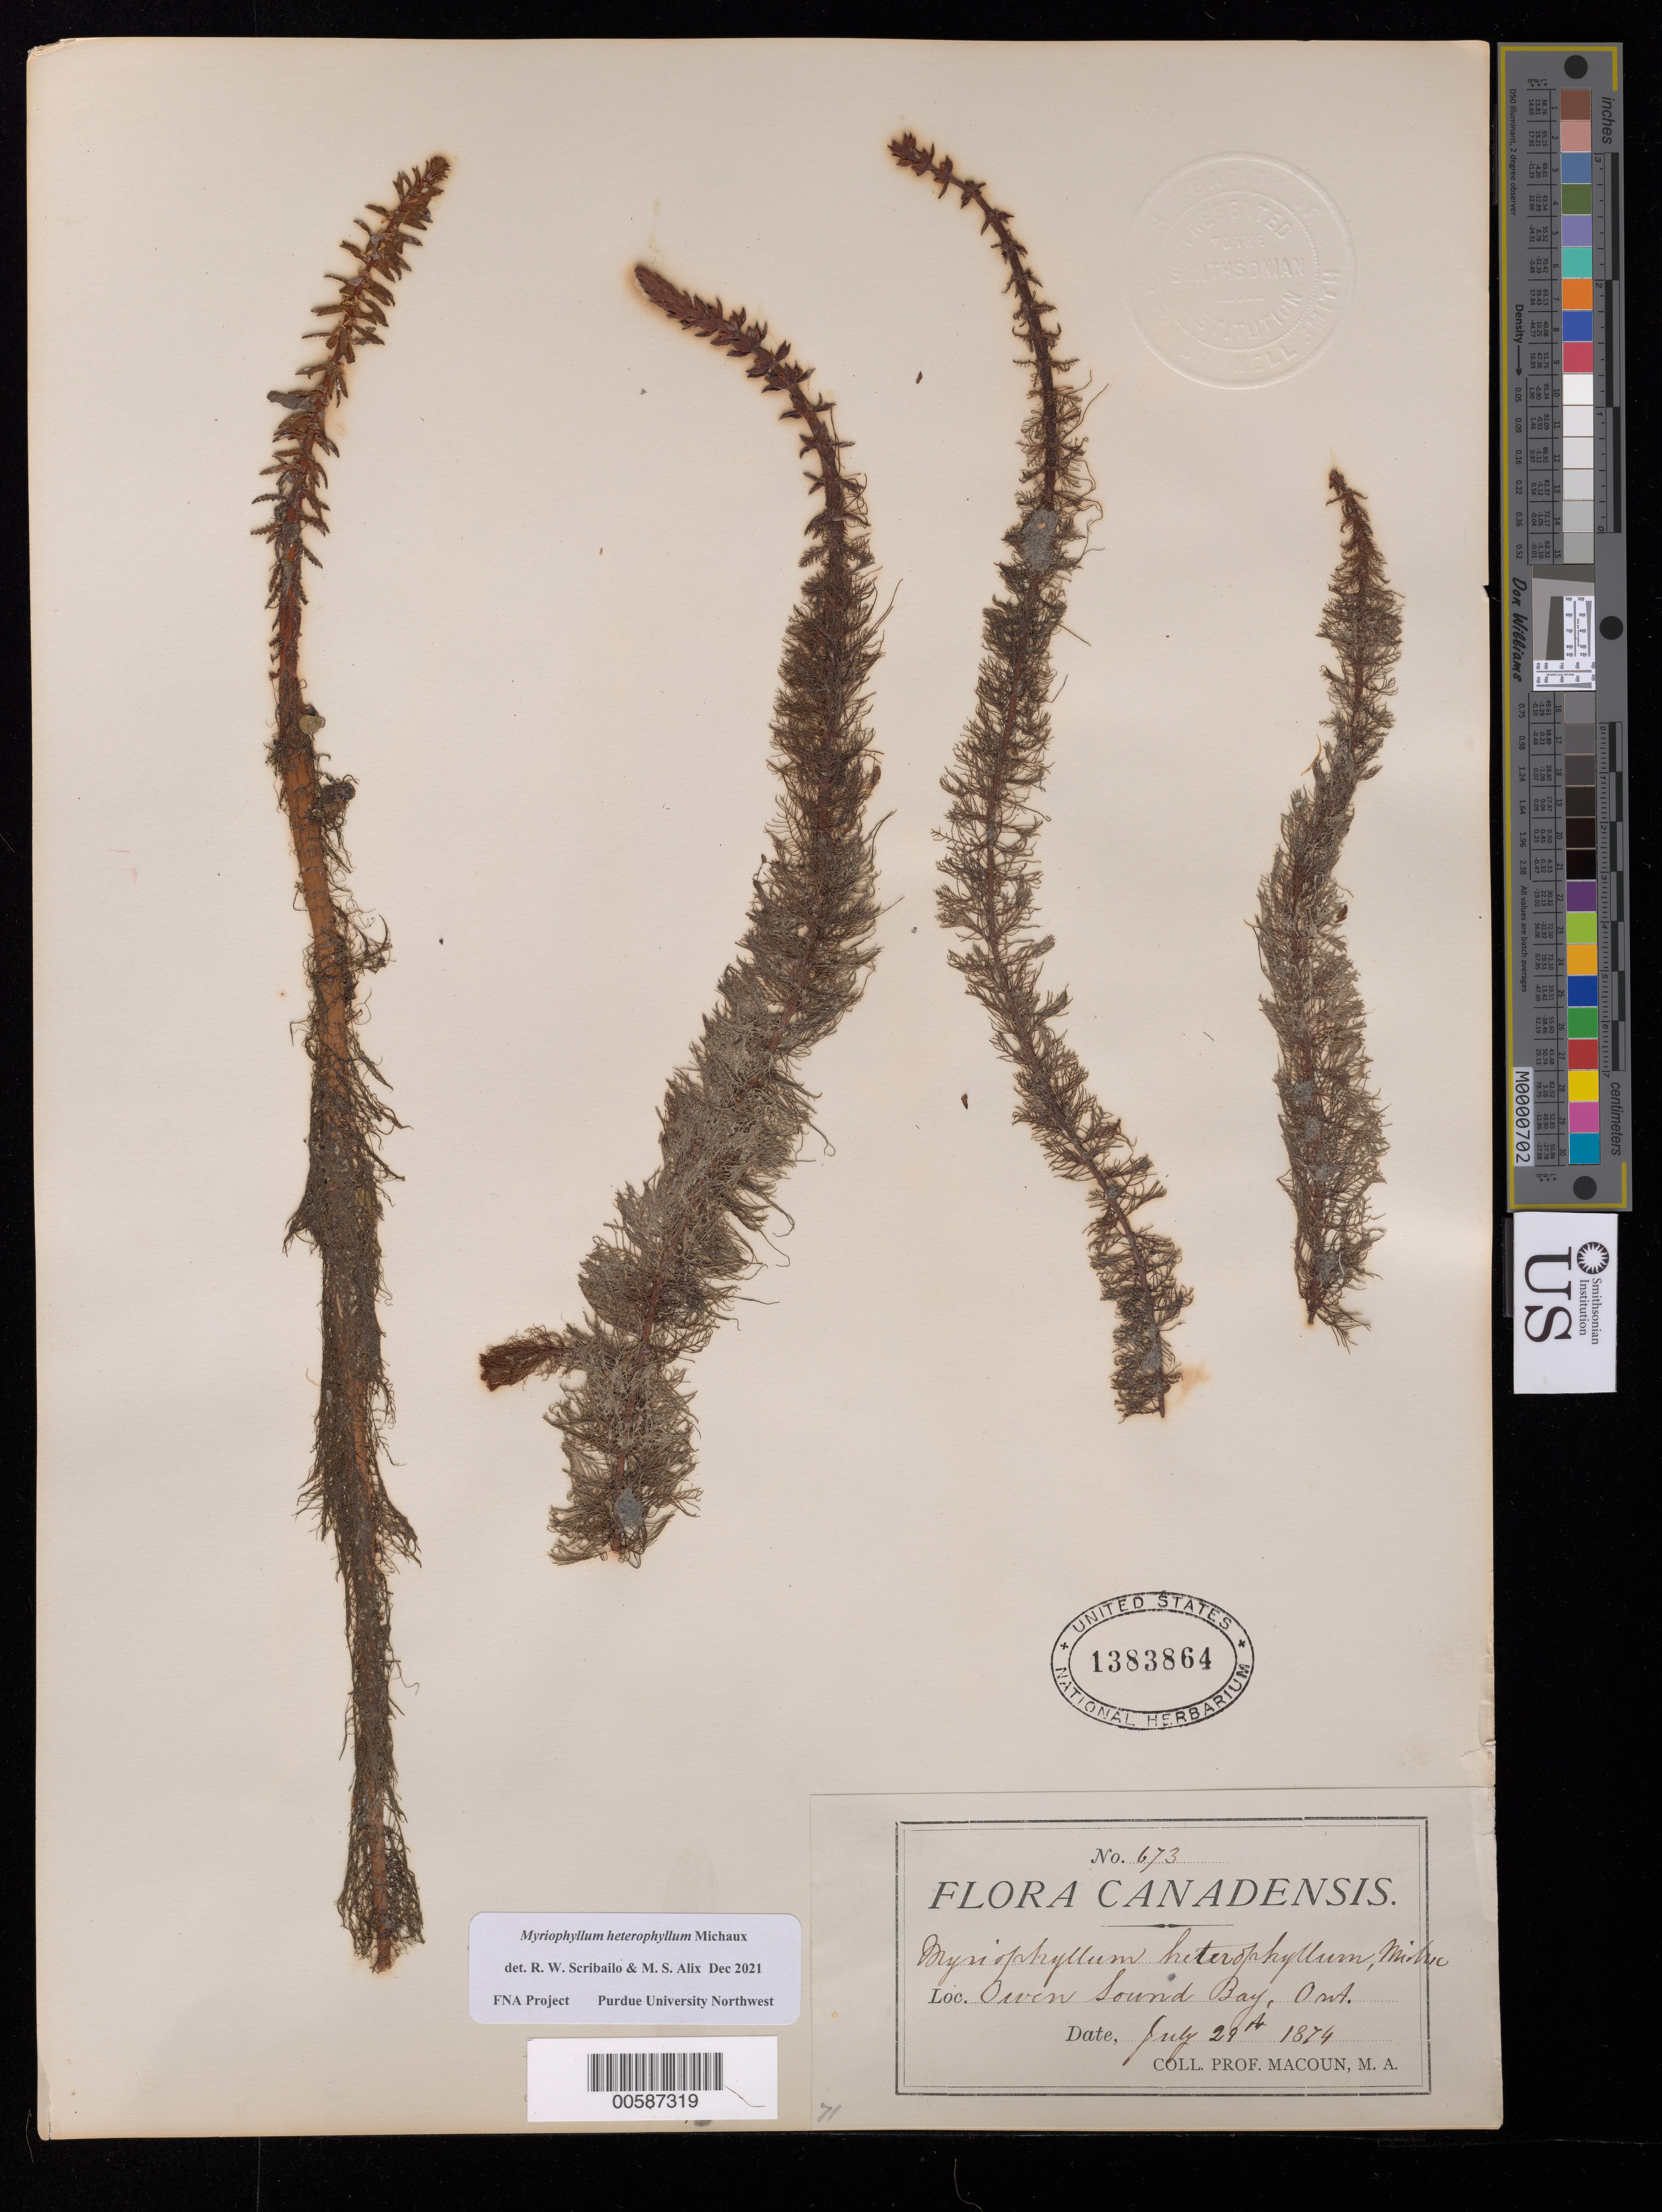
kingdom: Plantae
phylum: Tracheophyta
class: Magnoliopsida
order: Saxifragales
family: Haloragaceae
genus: Myriophyllum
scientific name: Myriophyllum heterophyllum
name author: Michx.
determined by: Scribailo, R. W.; Alix, M. S.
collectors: J. Macoun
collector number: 673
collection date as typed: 29 Jul 1874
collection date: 1874-07-29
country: Canada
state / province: Ontario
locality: Owen Sound Bay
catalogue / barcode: US 1383864